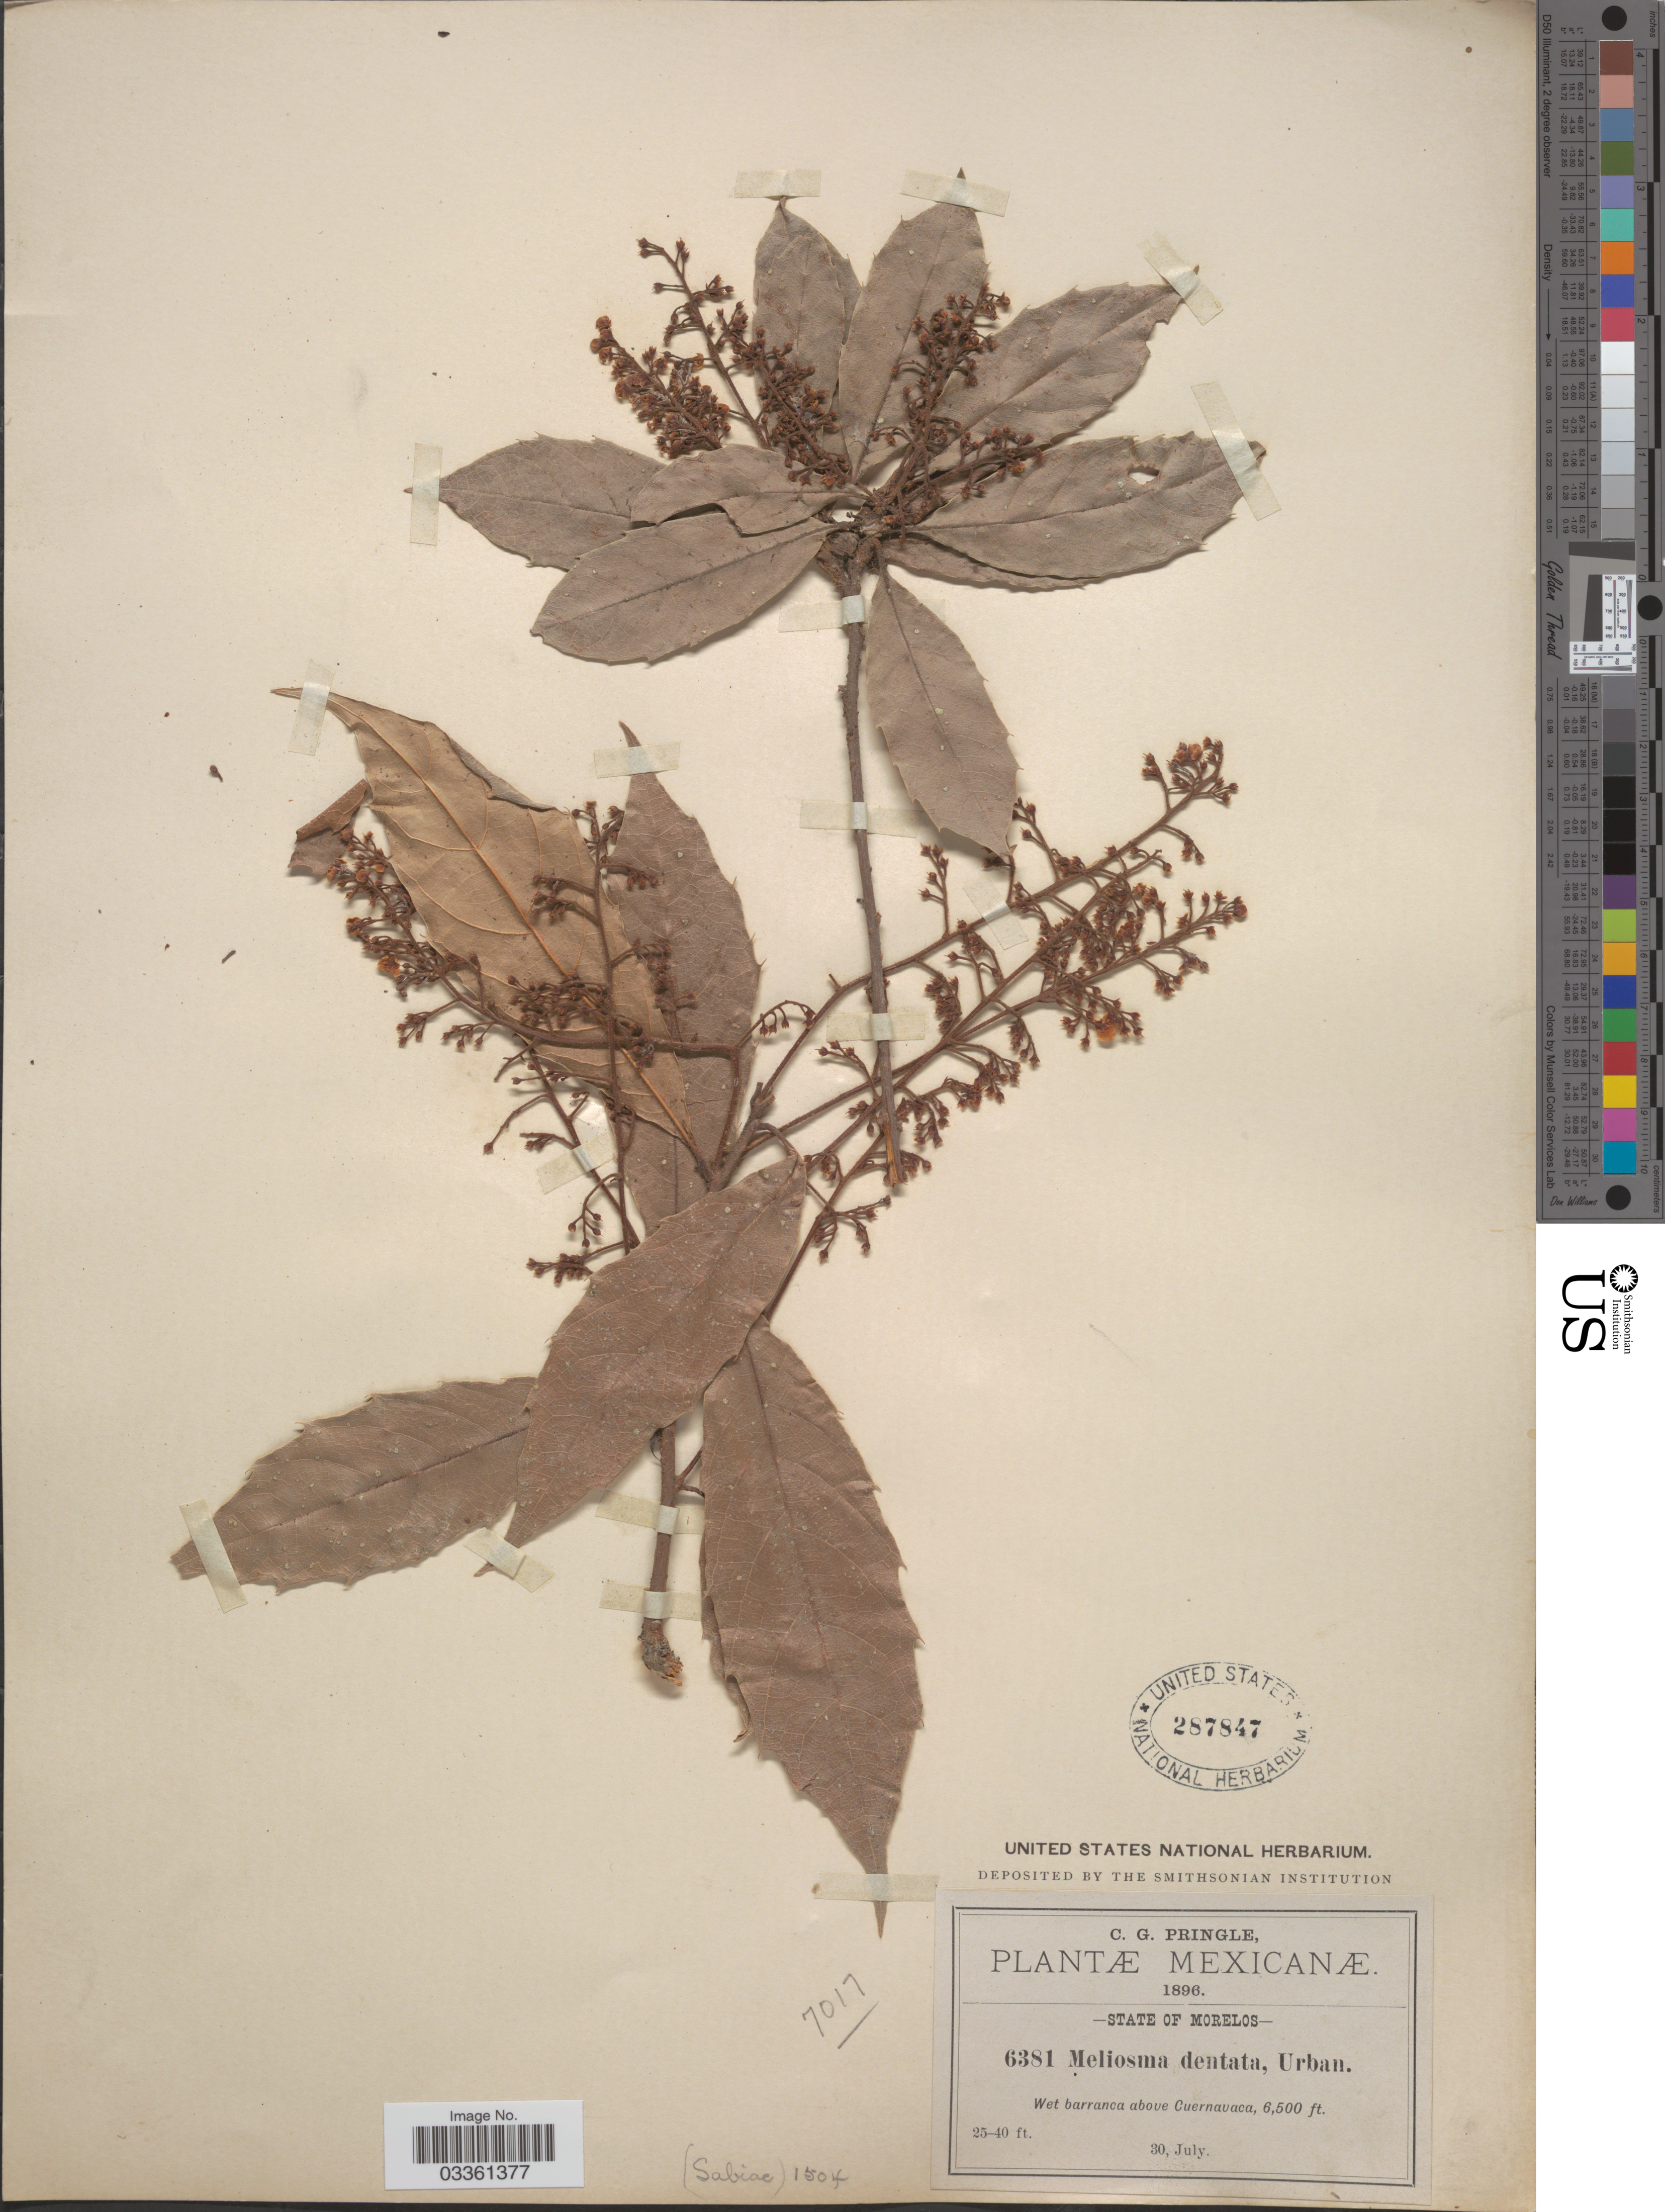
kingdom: Plantae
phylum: Tracheophyta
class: Magnoliopsida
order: Proteales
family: Sabiaceae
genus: Meliosma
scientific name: Meliosma dentata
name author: (Liebm.) Urb.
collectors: C. G. Pringle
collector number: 6381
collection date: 1896-07-30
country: Mexico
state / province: Morelos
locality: Wet barranca above Cuernavaca.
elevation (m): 1981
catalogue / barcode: US 287847